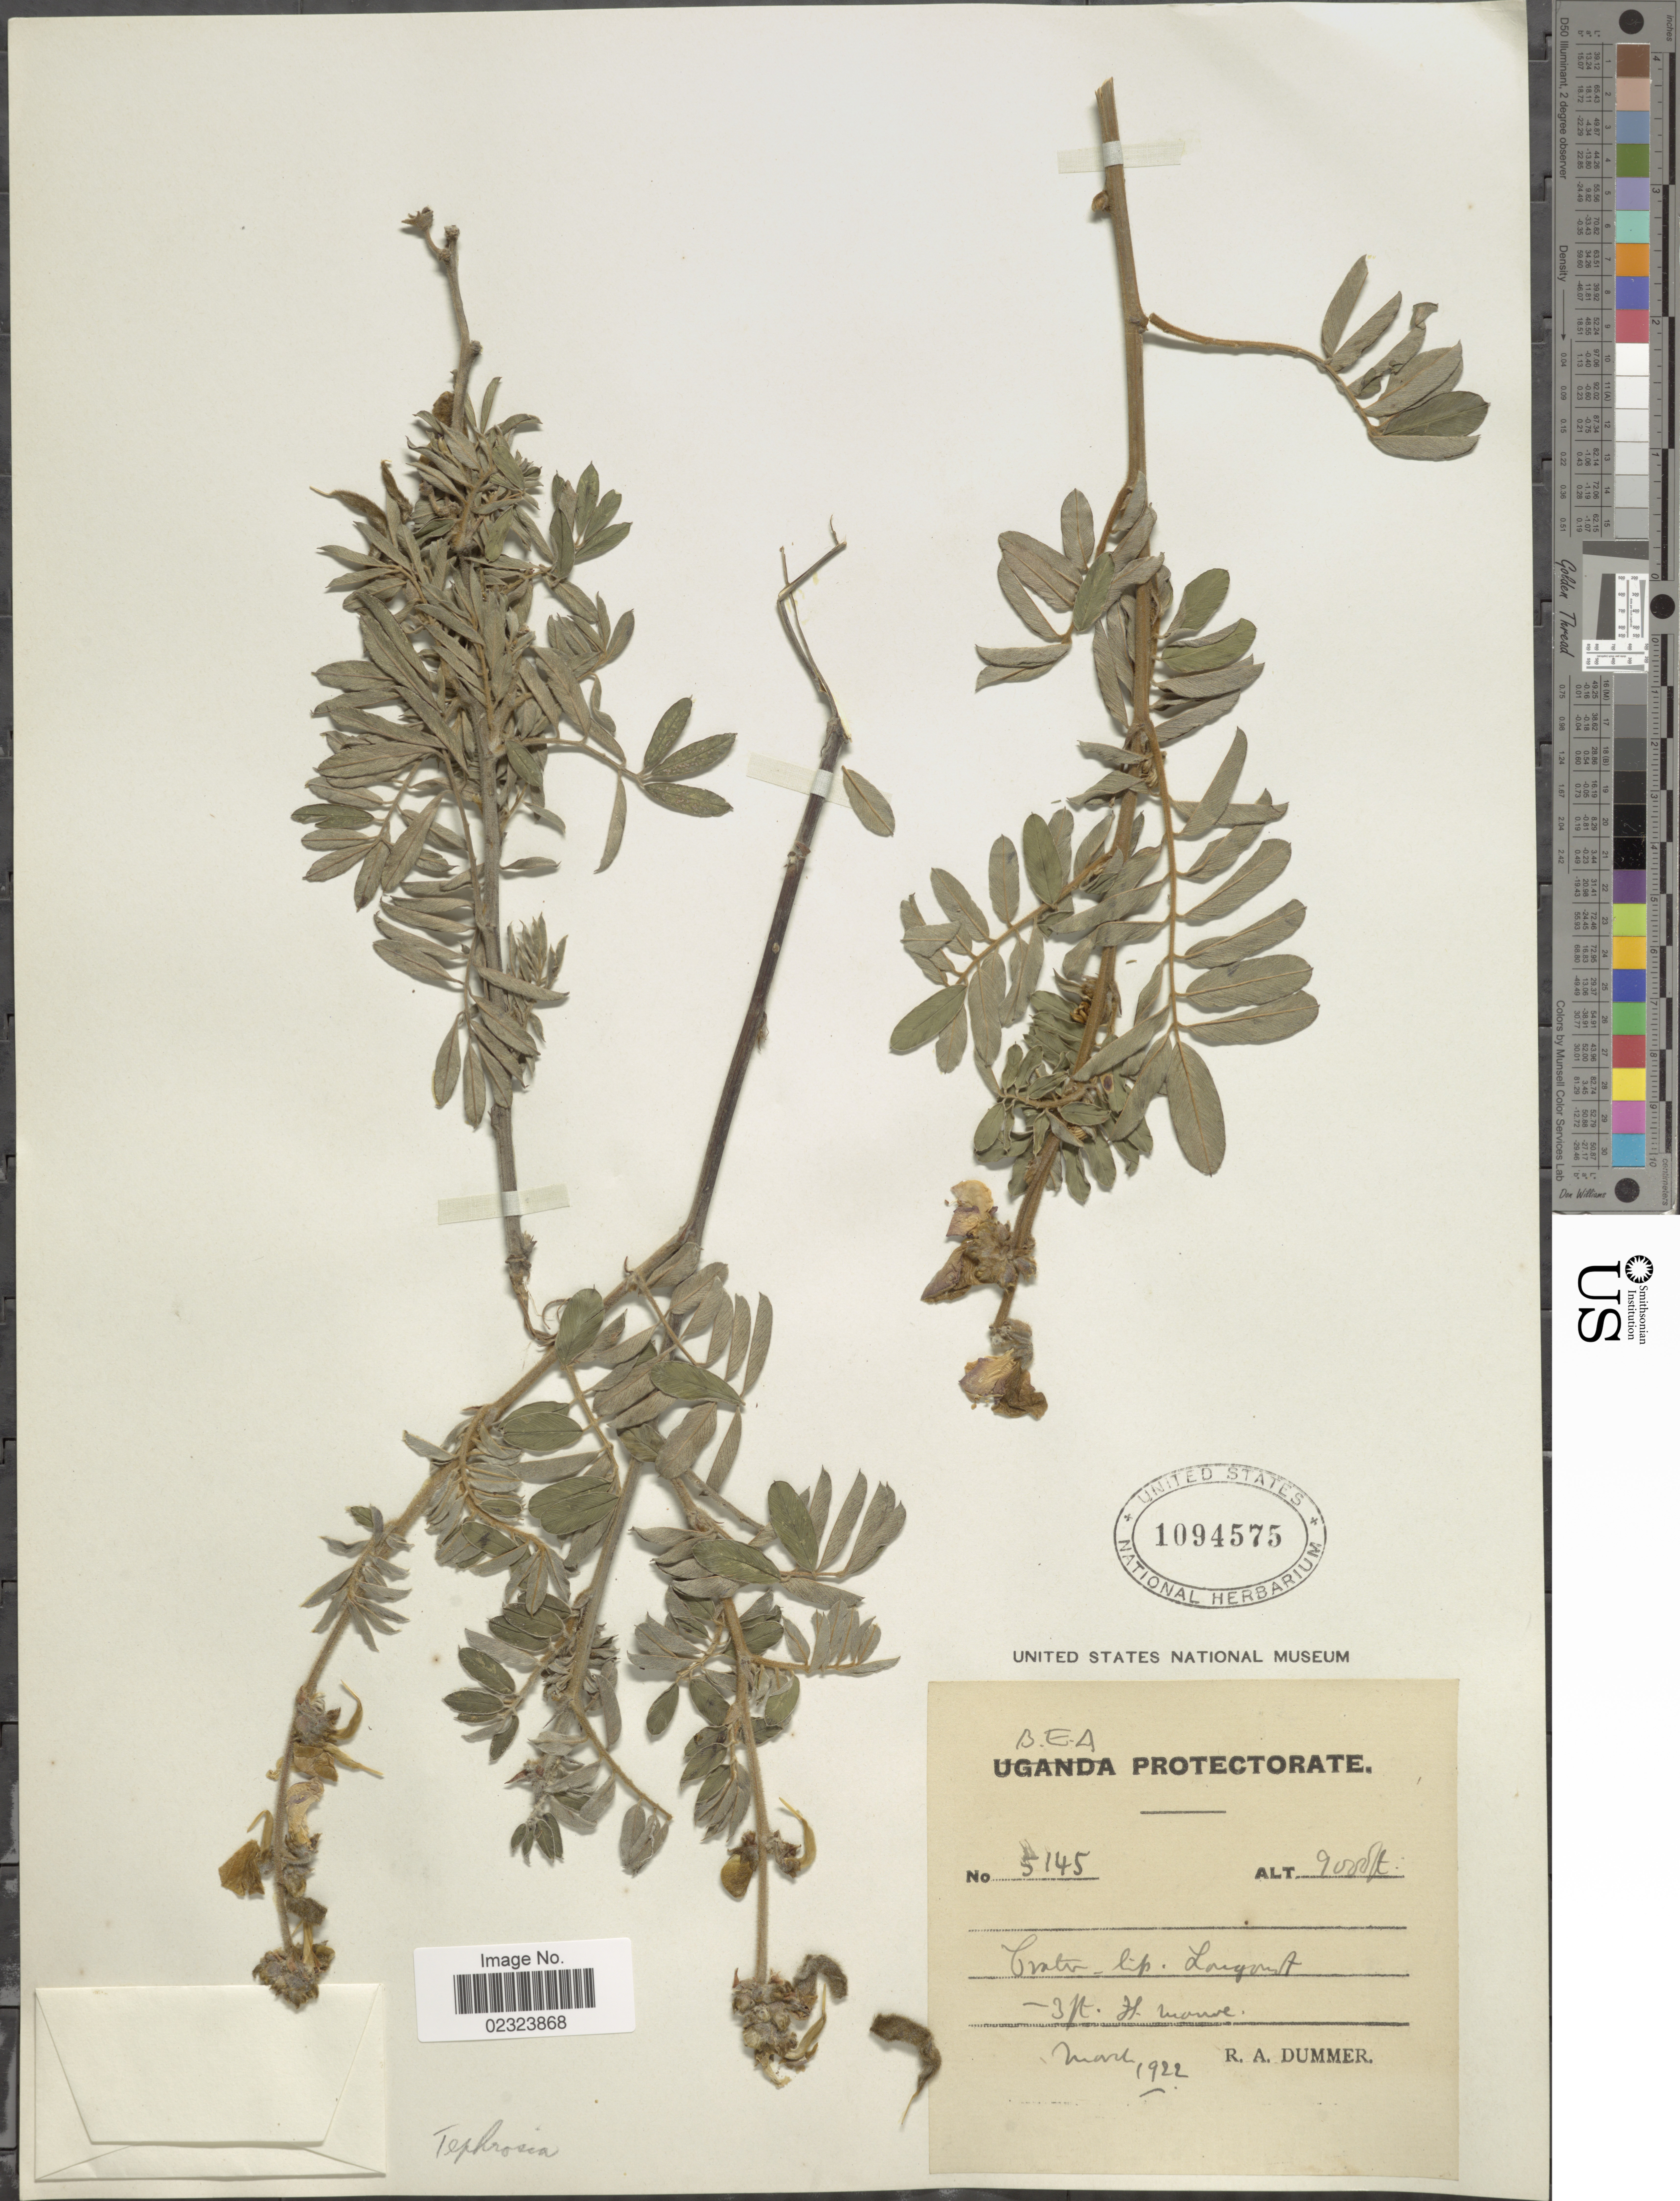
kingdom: Plantae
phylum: Tracheophyta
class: Magnoliopsida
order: Fabales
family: Fabaceae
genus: Tephrosia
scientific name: Tephrosia sp.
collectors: R. A. Dümmer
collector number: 5145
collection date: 1922-03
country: Kenya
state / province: Nakuru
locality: B.E.A. Protectorate. Longardt.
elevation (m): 2743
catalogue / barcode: US 1094575